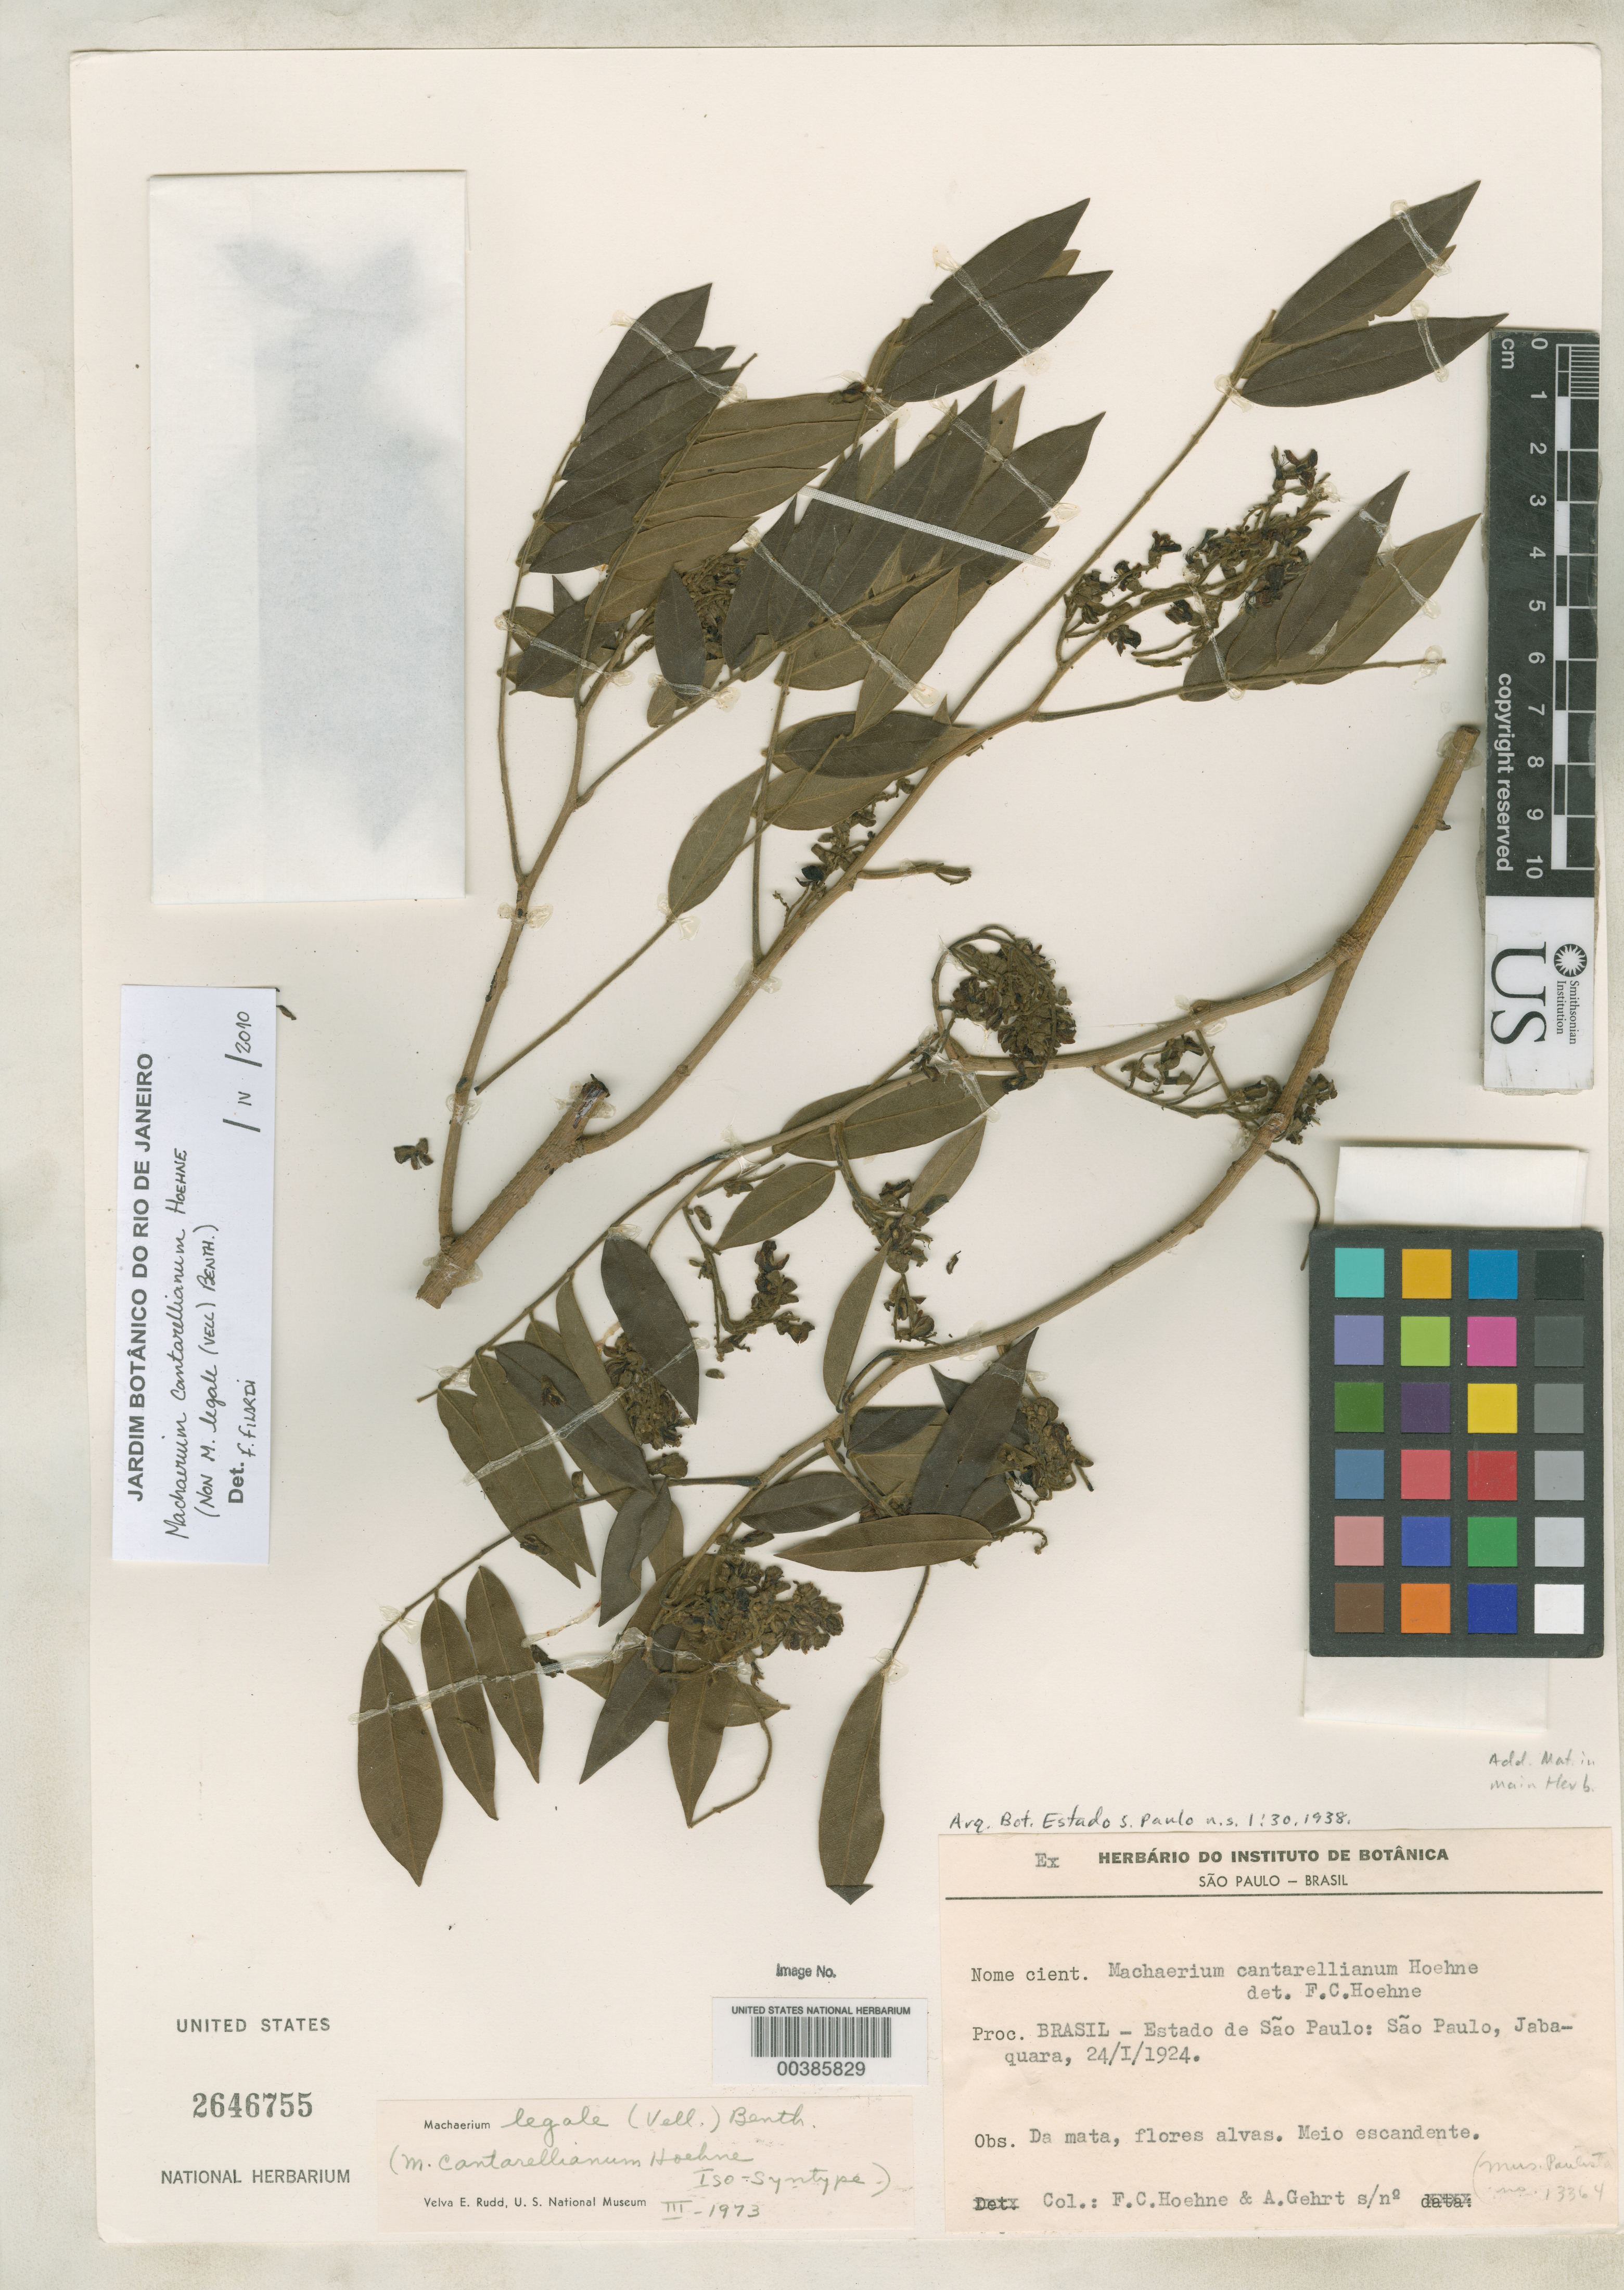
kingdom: Plantae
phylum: Tracheophyta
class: Magnoliopsida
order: Fabales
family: Fabaceae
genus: Machaerium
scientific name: Machaerium cantarellianum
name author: Hoehne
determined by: Ranzato Filardi, F. L., (JBRJ)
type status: Isosyntype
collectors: F. C. Hoehne & A. Gehrt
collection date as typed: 24 Jan 1924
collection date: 1924-01-24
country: Brazil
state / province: São Paulo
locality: Estado de São Paulo: São Paulo, Jabaquara.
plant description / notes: Previously annotated by V.E. Rudd (1973) as Machaerium legala (Vell.) Benth.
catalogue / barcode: US 2646755